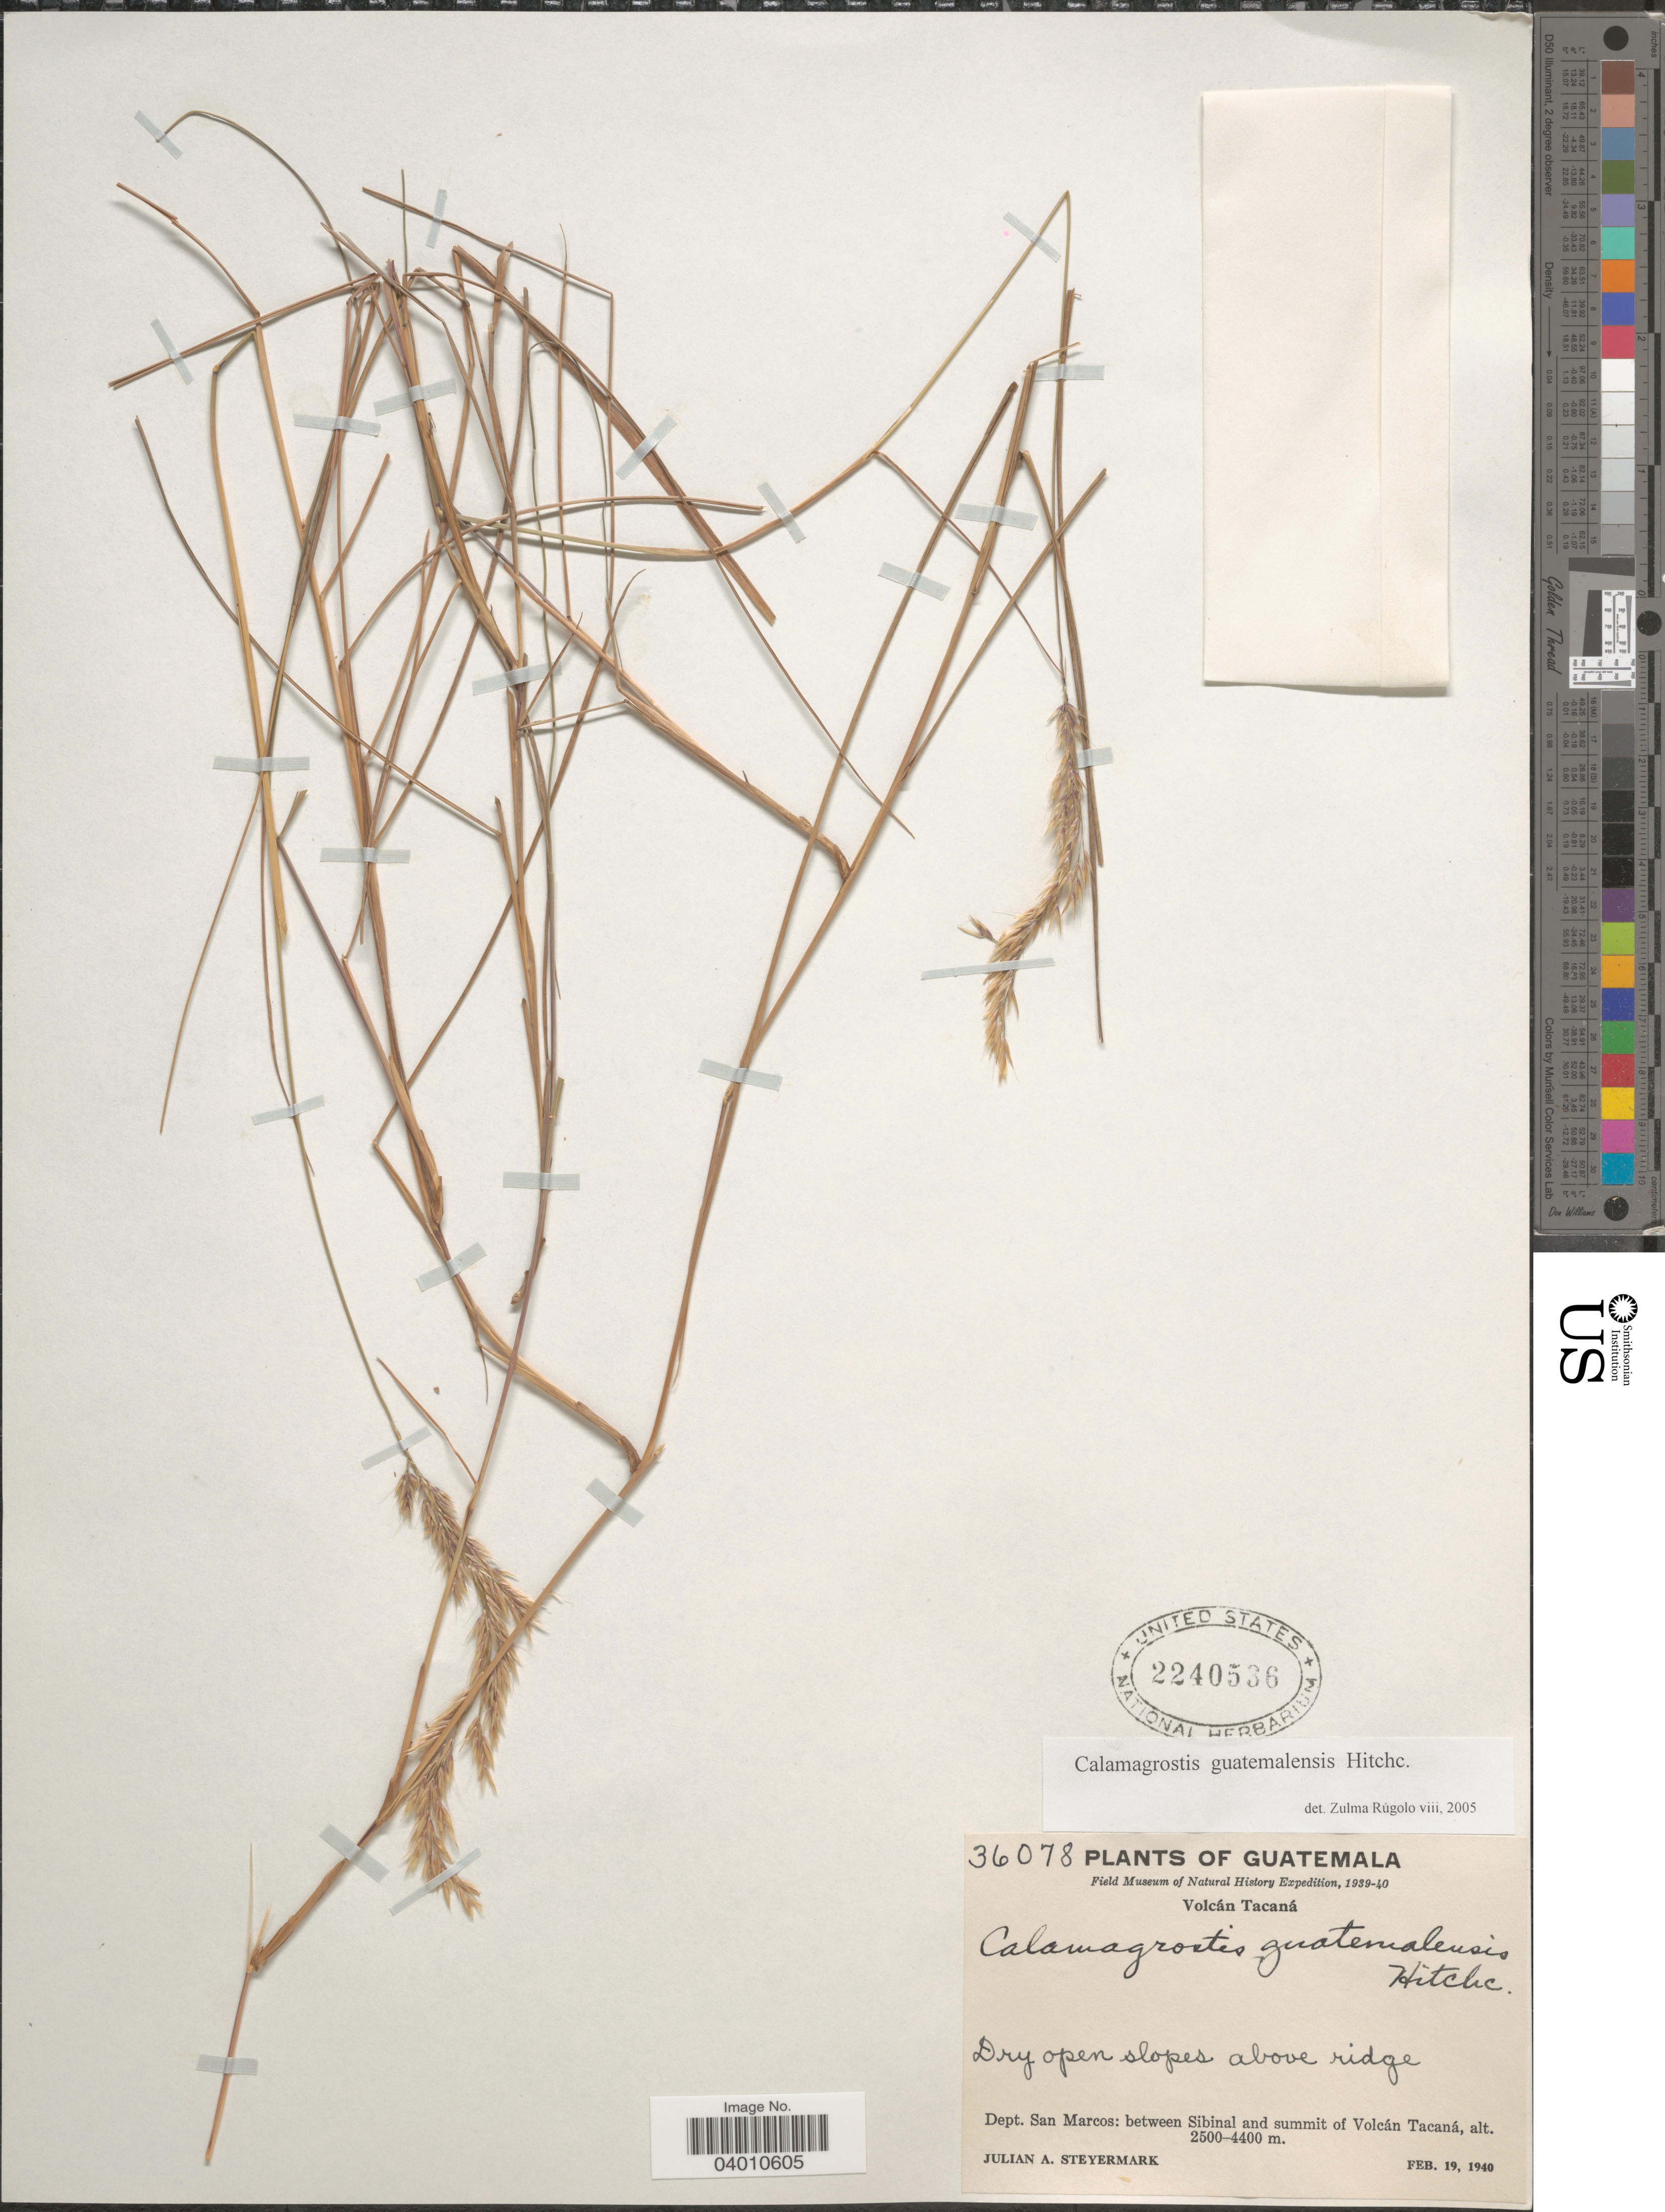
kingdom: Plantae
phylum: Tracheophyta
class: Liliopsida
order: Poales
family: Poaceae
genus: Peyritschia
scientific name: Peyritschia guatemalensis ined.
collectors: J. Steyermark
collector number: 36078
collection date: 1940-02-19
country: Guatemala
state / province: San Marcos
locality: Volcán Tacaná. Dept. San Marcos: Between Sibinal and summit of Volcán Tacaná.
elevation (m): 2500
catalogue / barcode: US 2240536